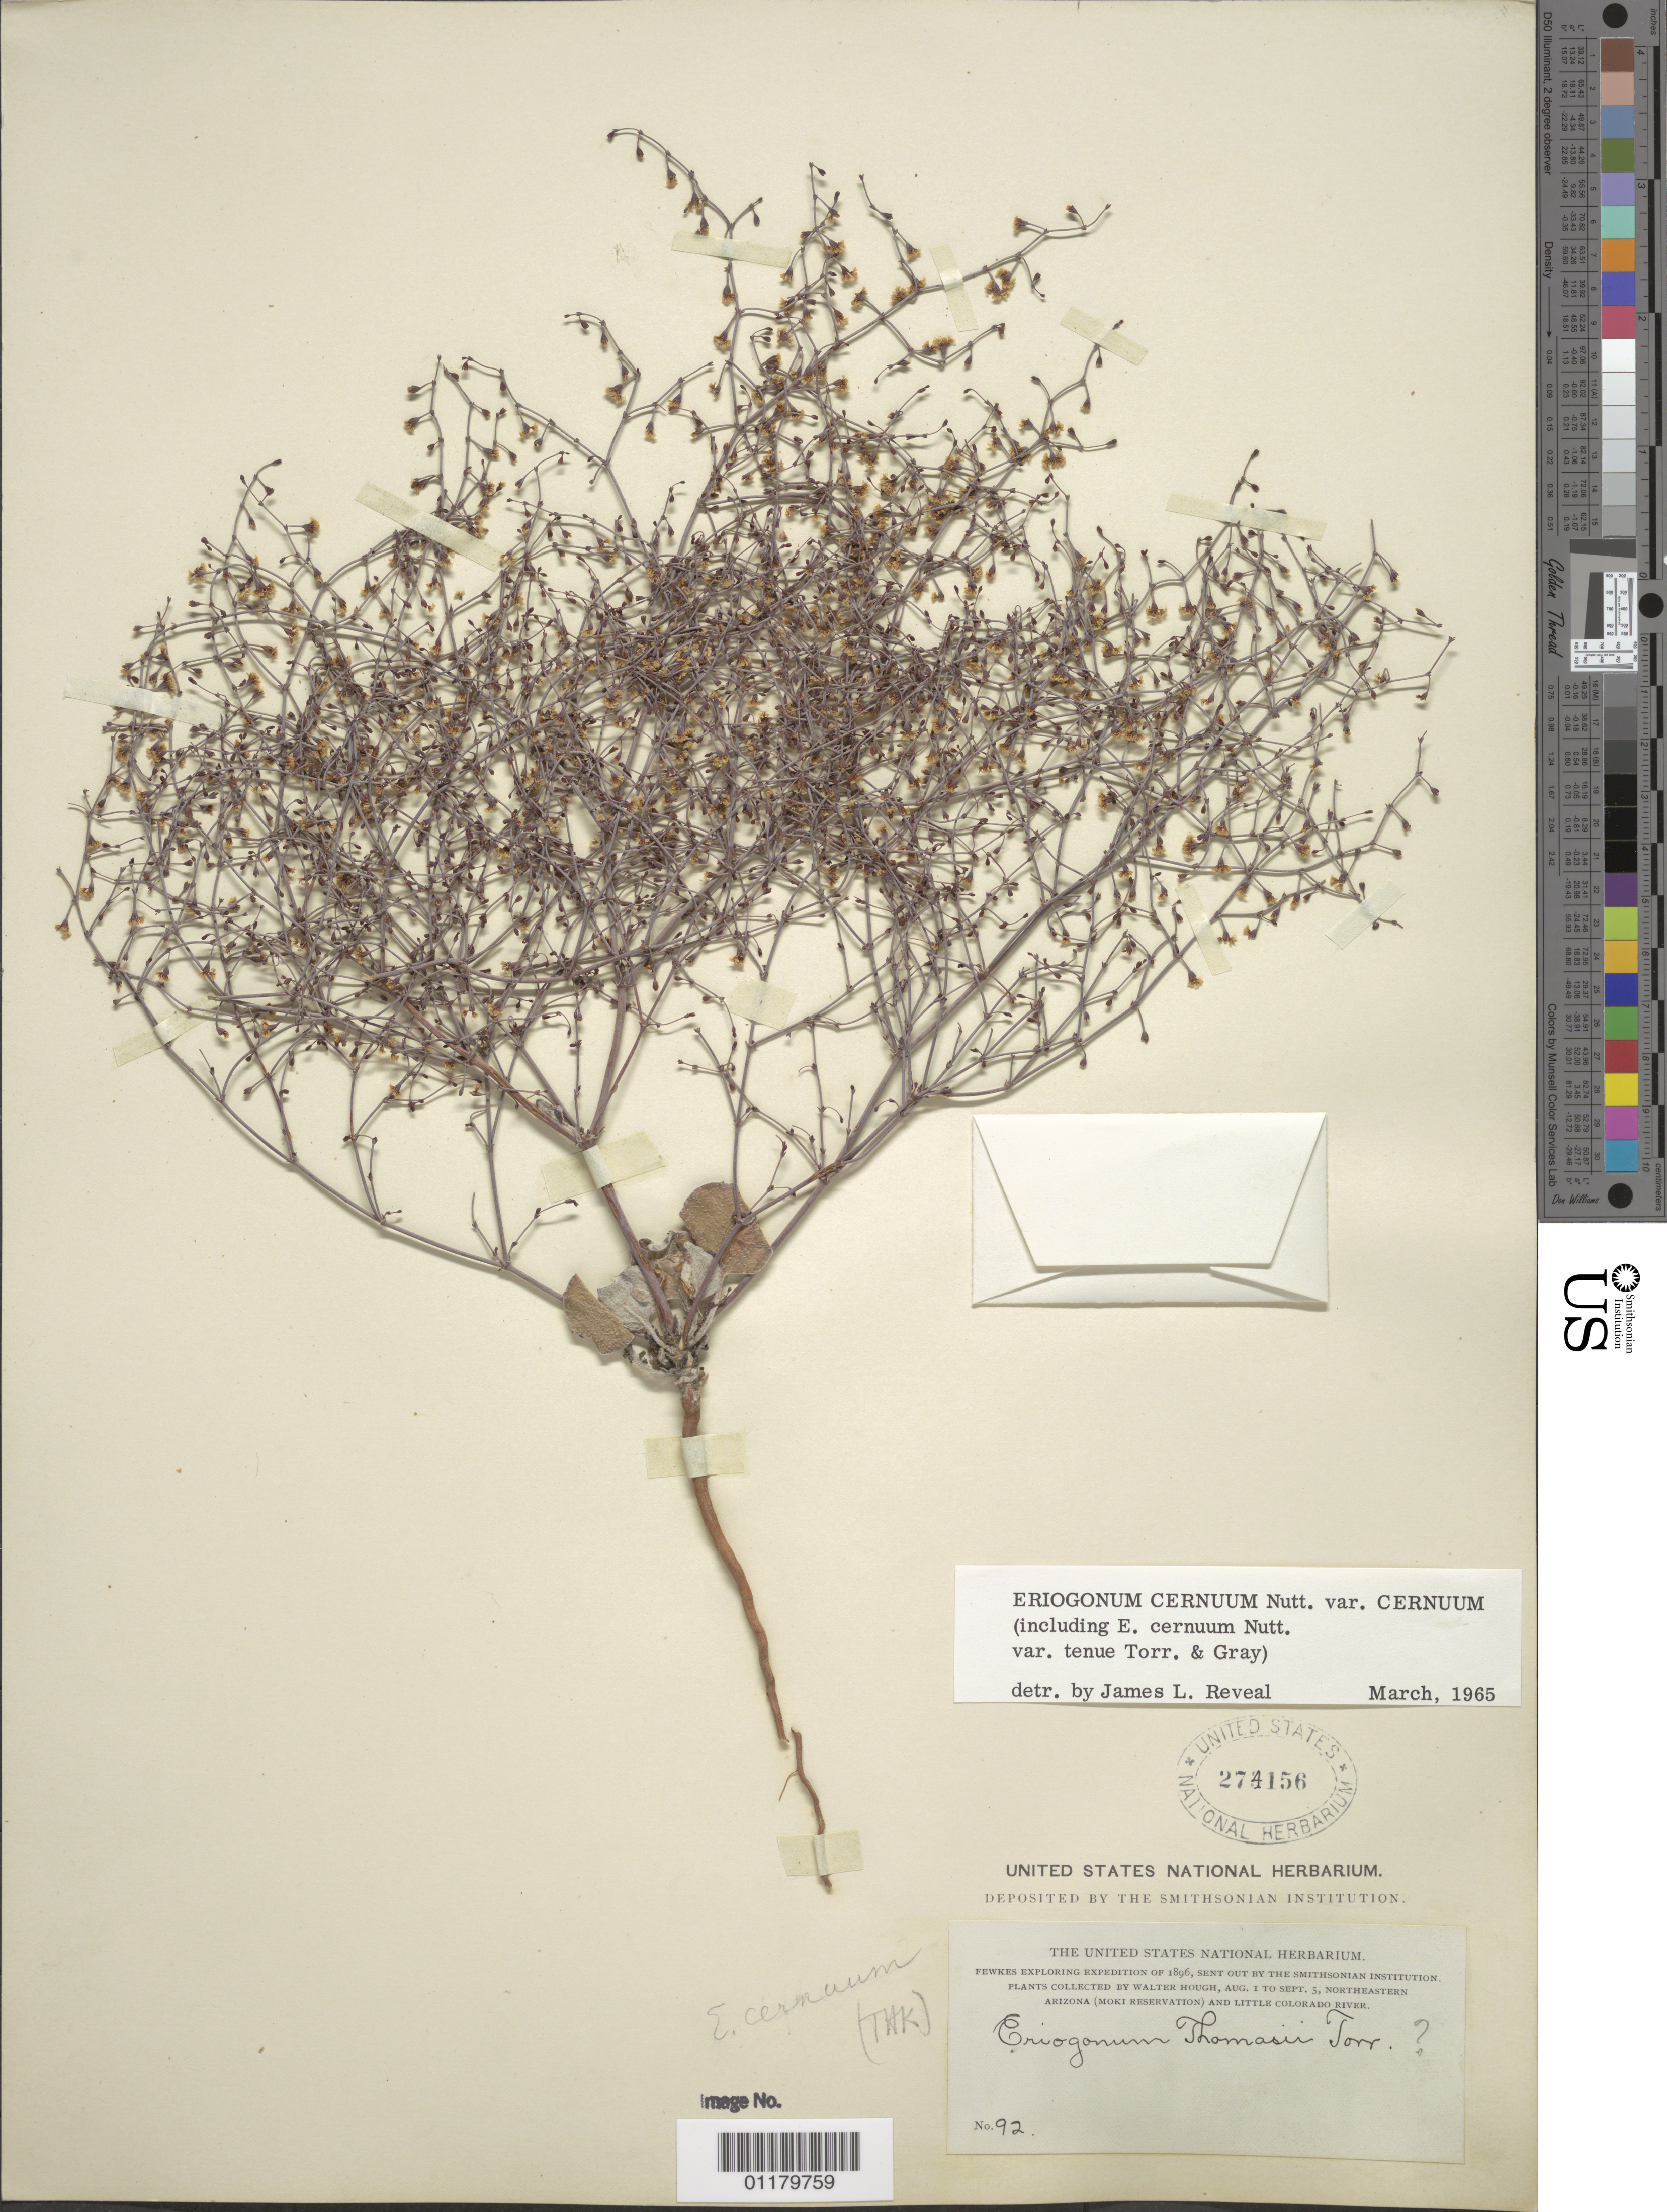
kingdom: Plantae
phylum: Tracheophyta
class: Magnoliopsida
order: Caryophyllales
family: Polygonaceae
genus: Eriogonum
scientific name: Eriogonum cernuum var. cernuum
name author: Nutt.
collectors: W. Hough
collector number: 92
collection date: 1896-08-01/1896-09-05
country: United States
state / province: Arizona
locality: Northeastern Arizona (Moki Reservation) and Little Colorado River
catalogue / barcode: US 274156